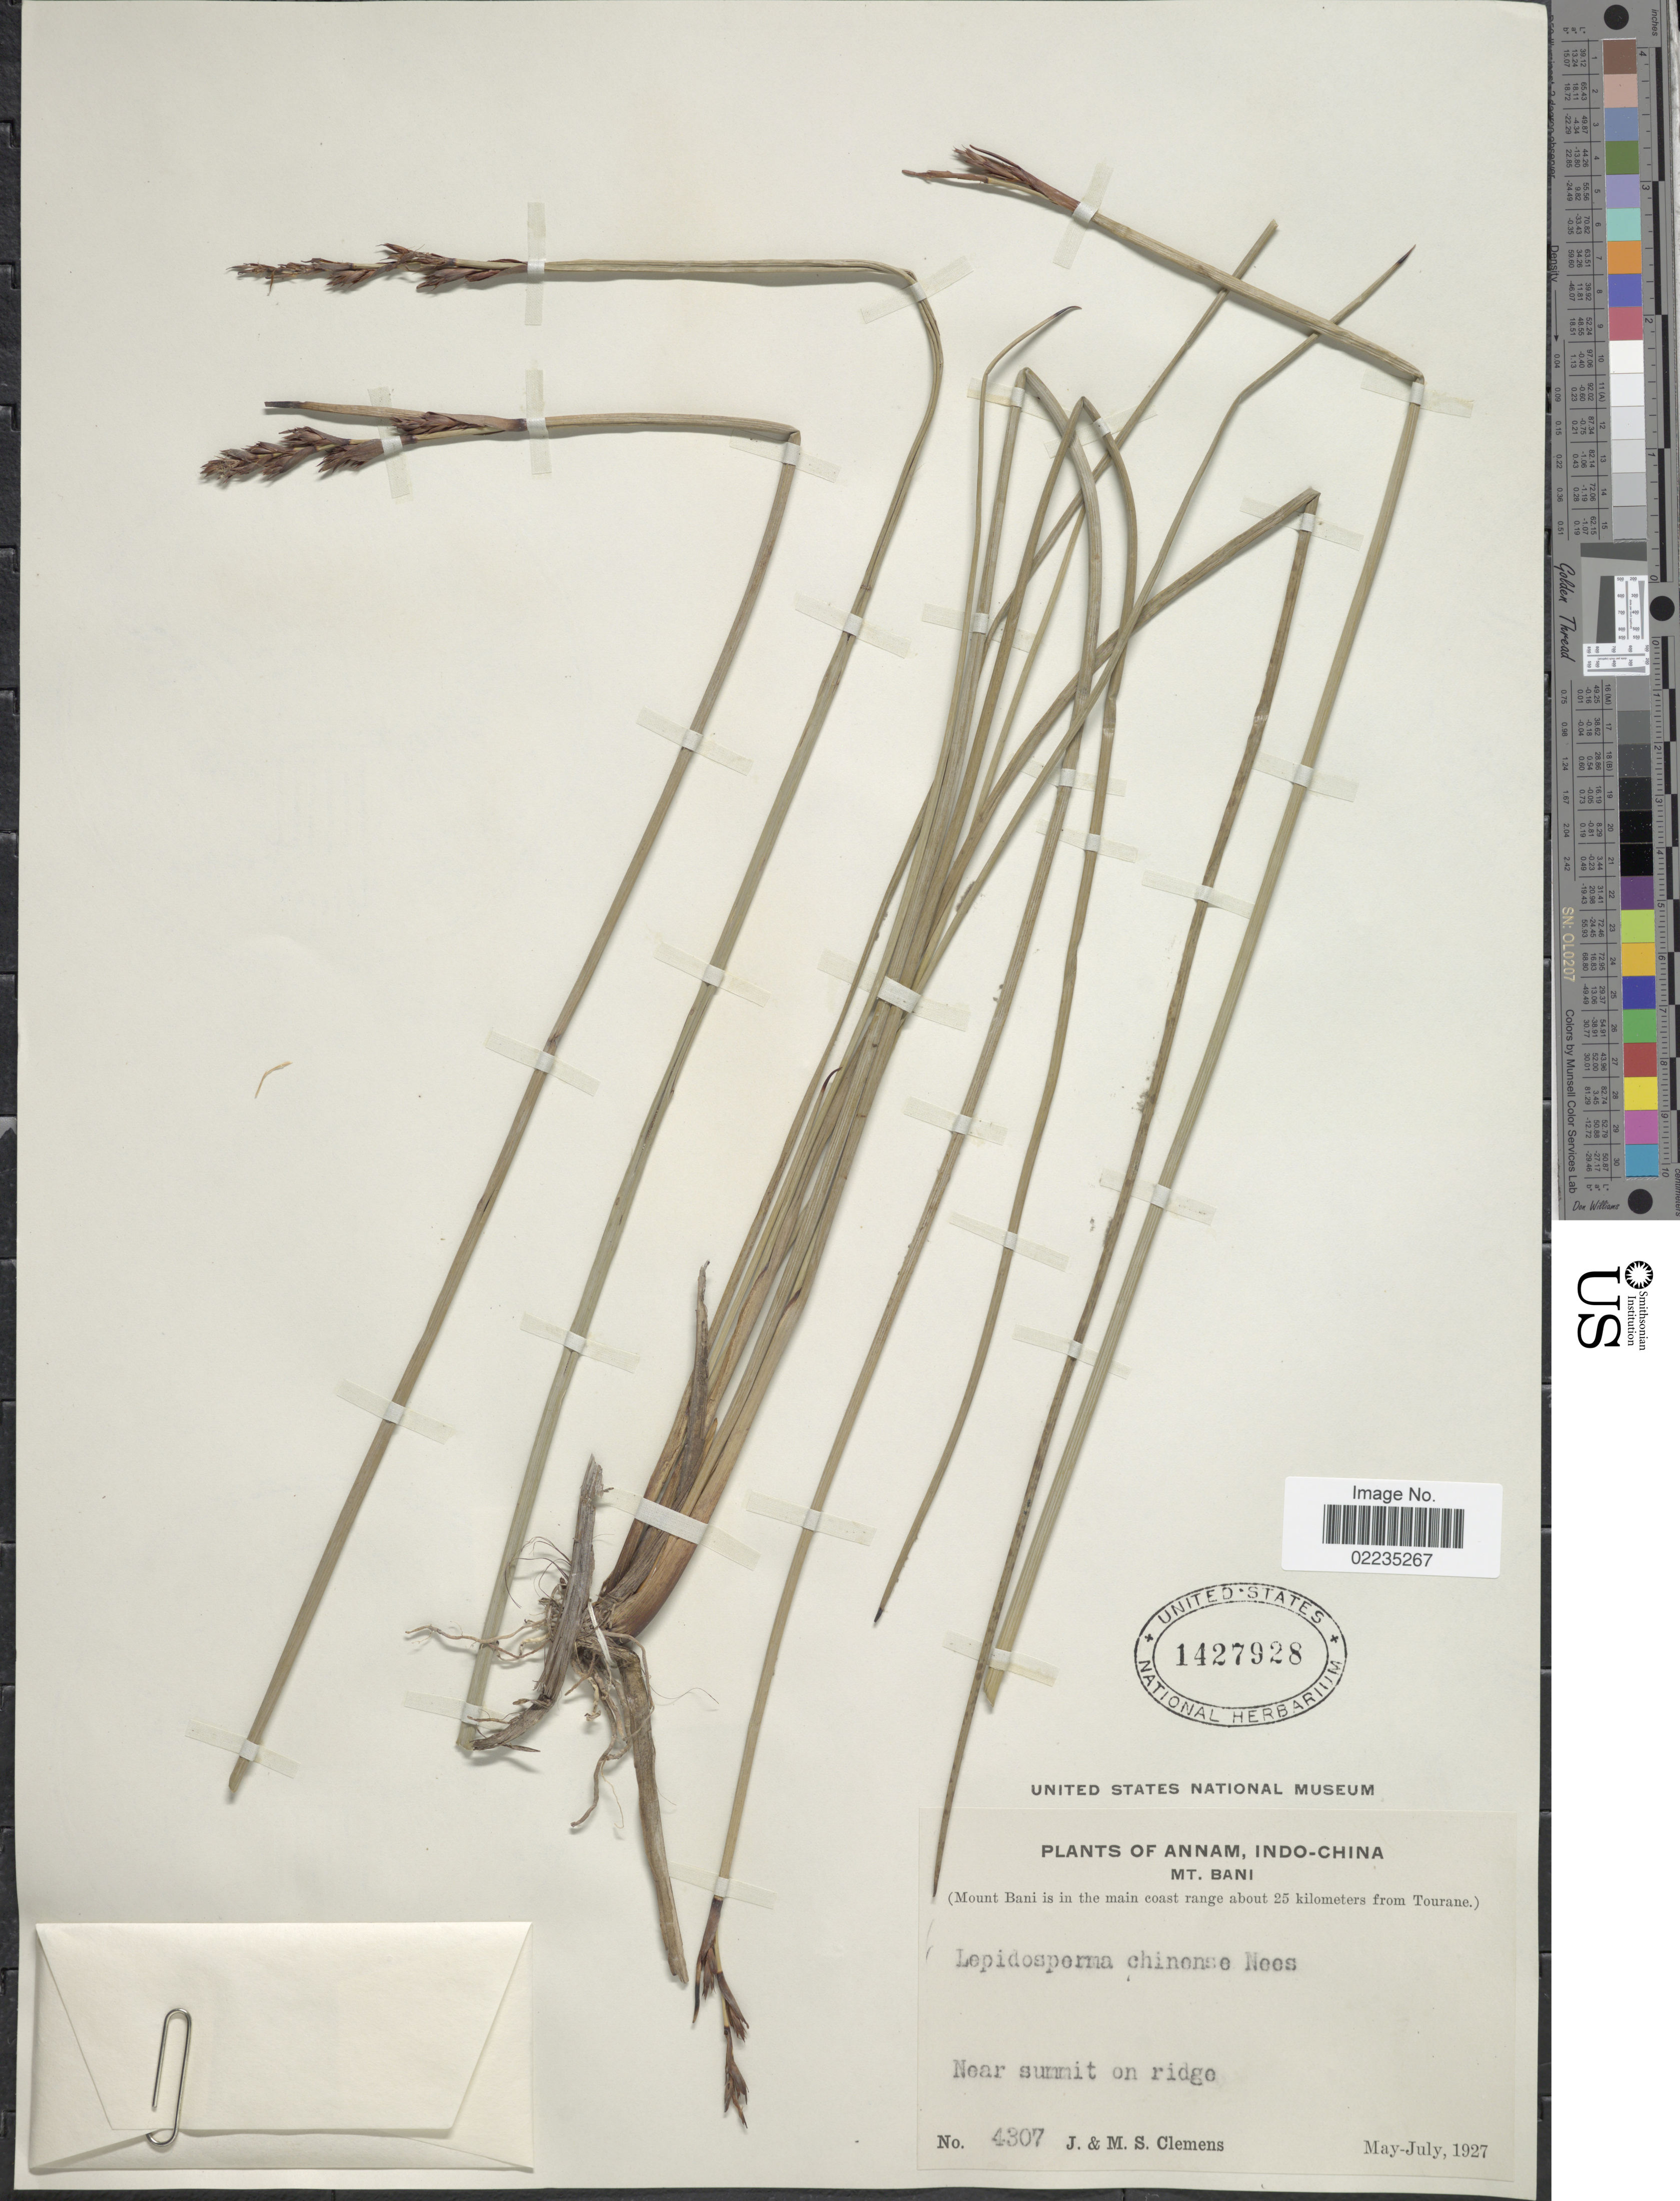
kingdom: Plantae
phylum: Tracheophyta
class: Liliopsida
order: Poales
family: Cyperaceae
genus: Lepidosperma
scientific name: Lepidosperma chinense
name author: Nees & Meyen ex Kunth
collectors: J. Clemens & M. S. Clemens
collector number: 4307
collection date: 1927-05/1927-07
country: Vietnam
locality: Annam, Indo-China, Mt. Bani, Near summit on ridge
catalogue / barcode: US 1427928